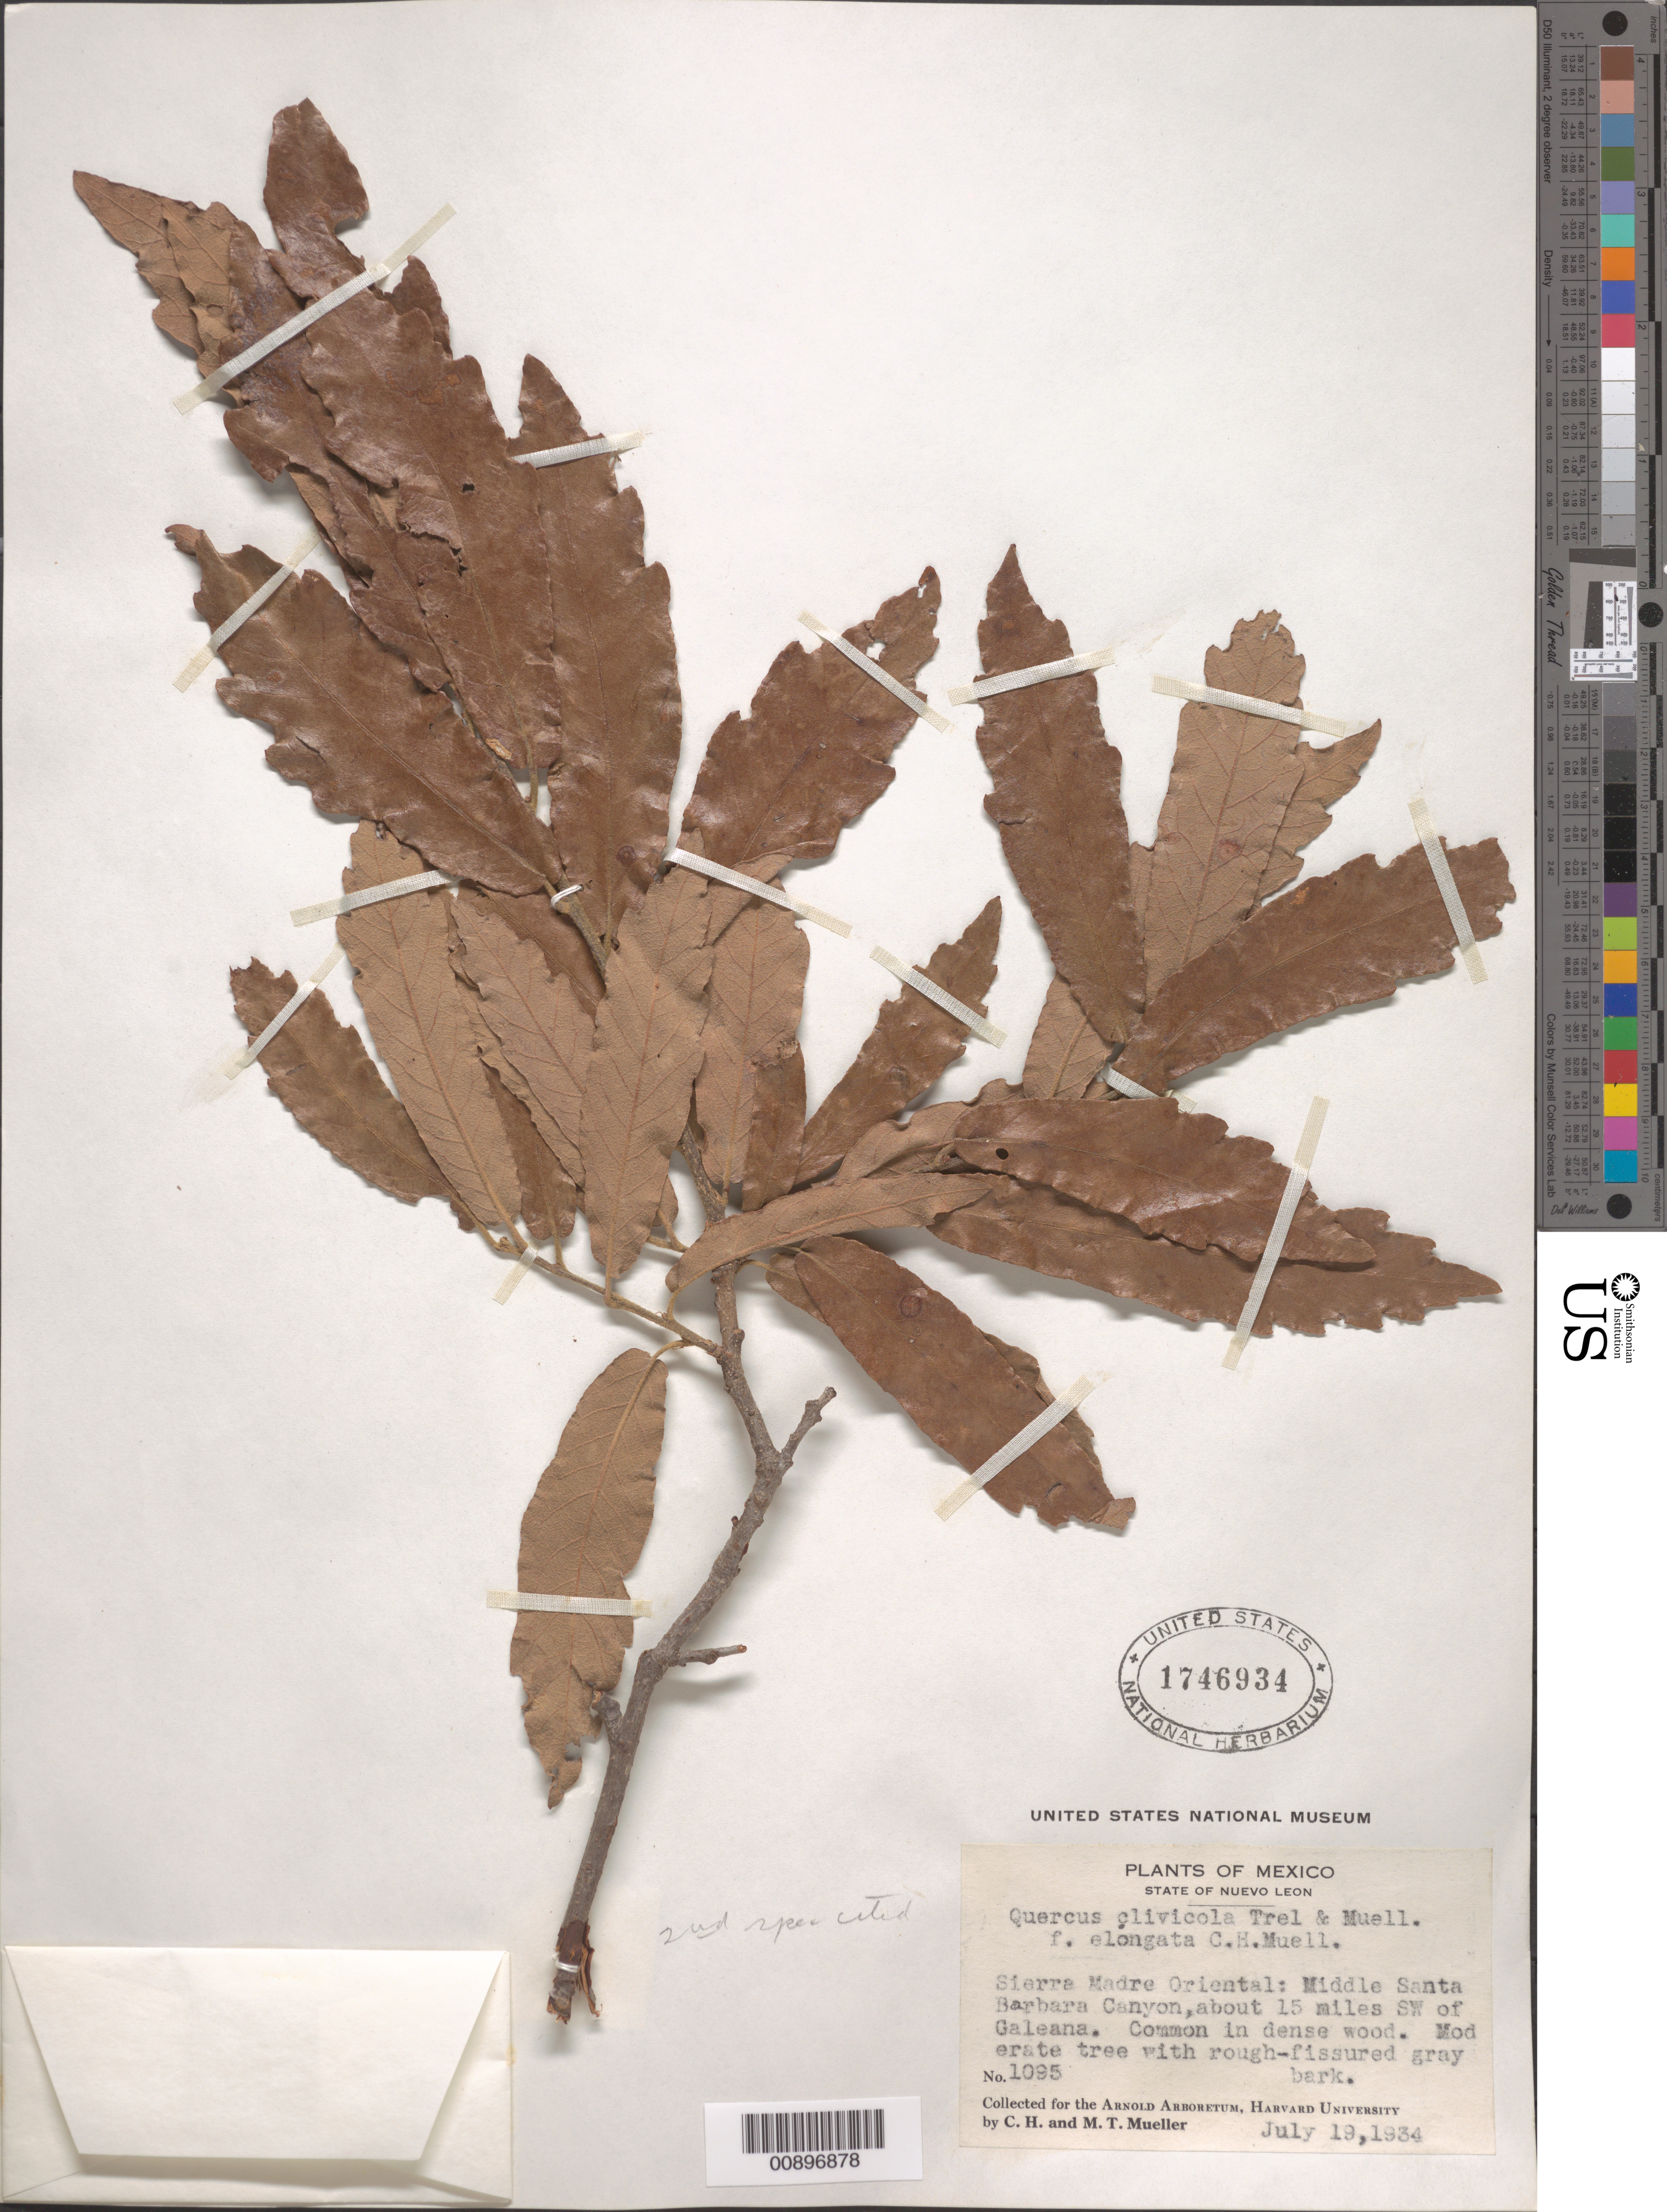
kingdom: Plantae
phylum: Tracheophyta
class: Magnoliopsida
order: Fagales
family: Fagaceae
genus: Quercus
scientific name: Quercus clivicola f. elongata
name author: Trel. & C.H. Mull.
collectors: C. H. Mueller & M. Mueller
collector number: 1095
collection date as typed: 19 Jul 1934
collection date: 1934-07-19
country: Mexico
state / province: Nuevo León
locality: Sierra Madre Oriental: Middle Santa Barbara Canyon, about 15 miles SW of Galeana.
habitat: Common in dense wood.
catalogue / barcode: US 1746934